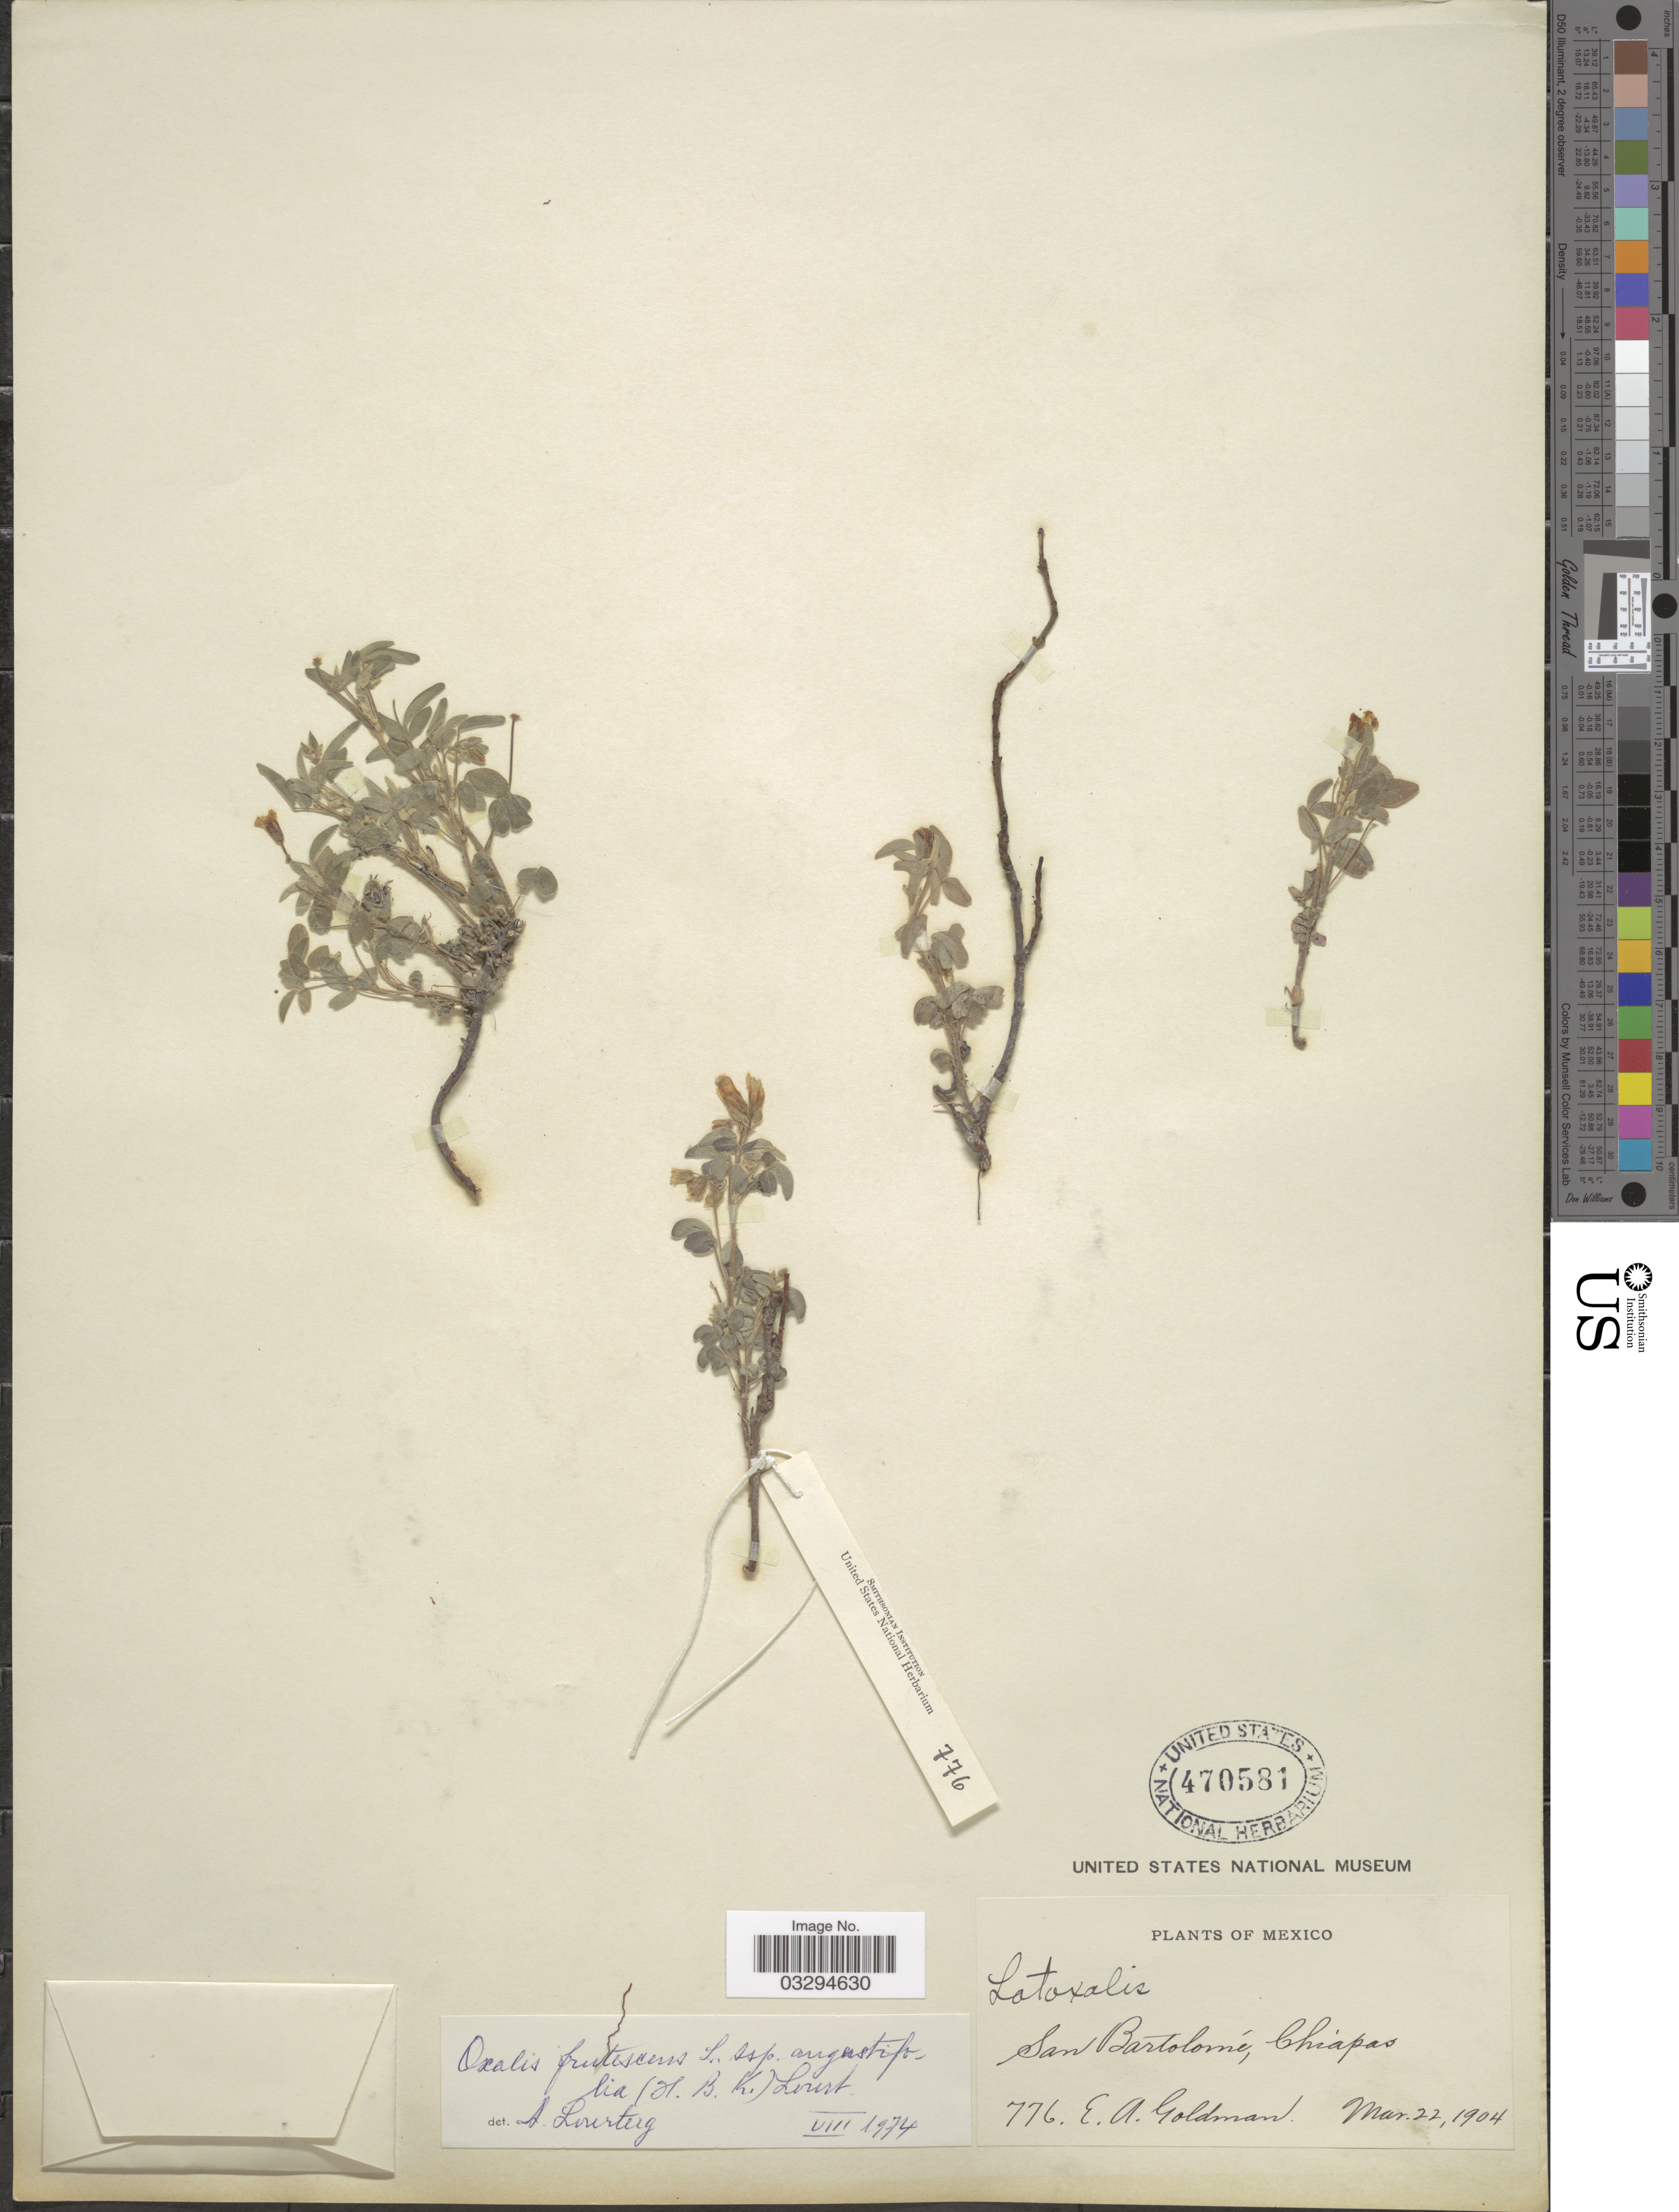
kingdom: Plantae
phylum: Tracheophyta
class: Magnoliopsida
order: Oxalidales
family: Oxalidaceae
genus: Oxalis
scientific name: Oxalis frutescens subsp. angustifolia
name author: (Kunth) Lourteig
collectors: E. A. Goldman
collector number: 776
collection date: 1904-03-22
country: Mexico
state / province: Chiapas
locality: San Bartolomé.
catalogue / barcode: US 470581